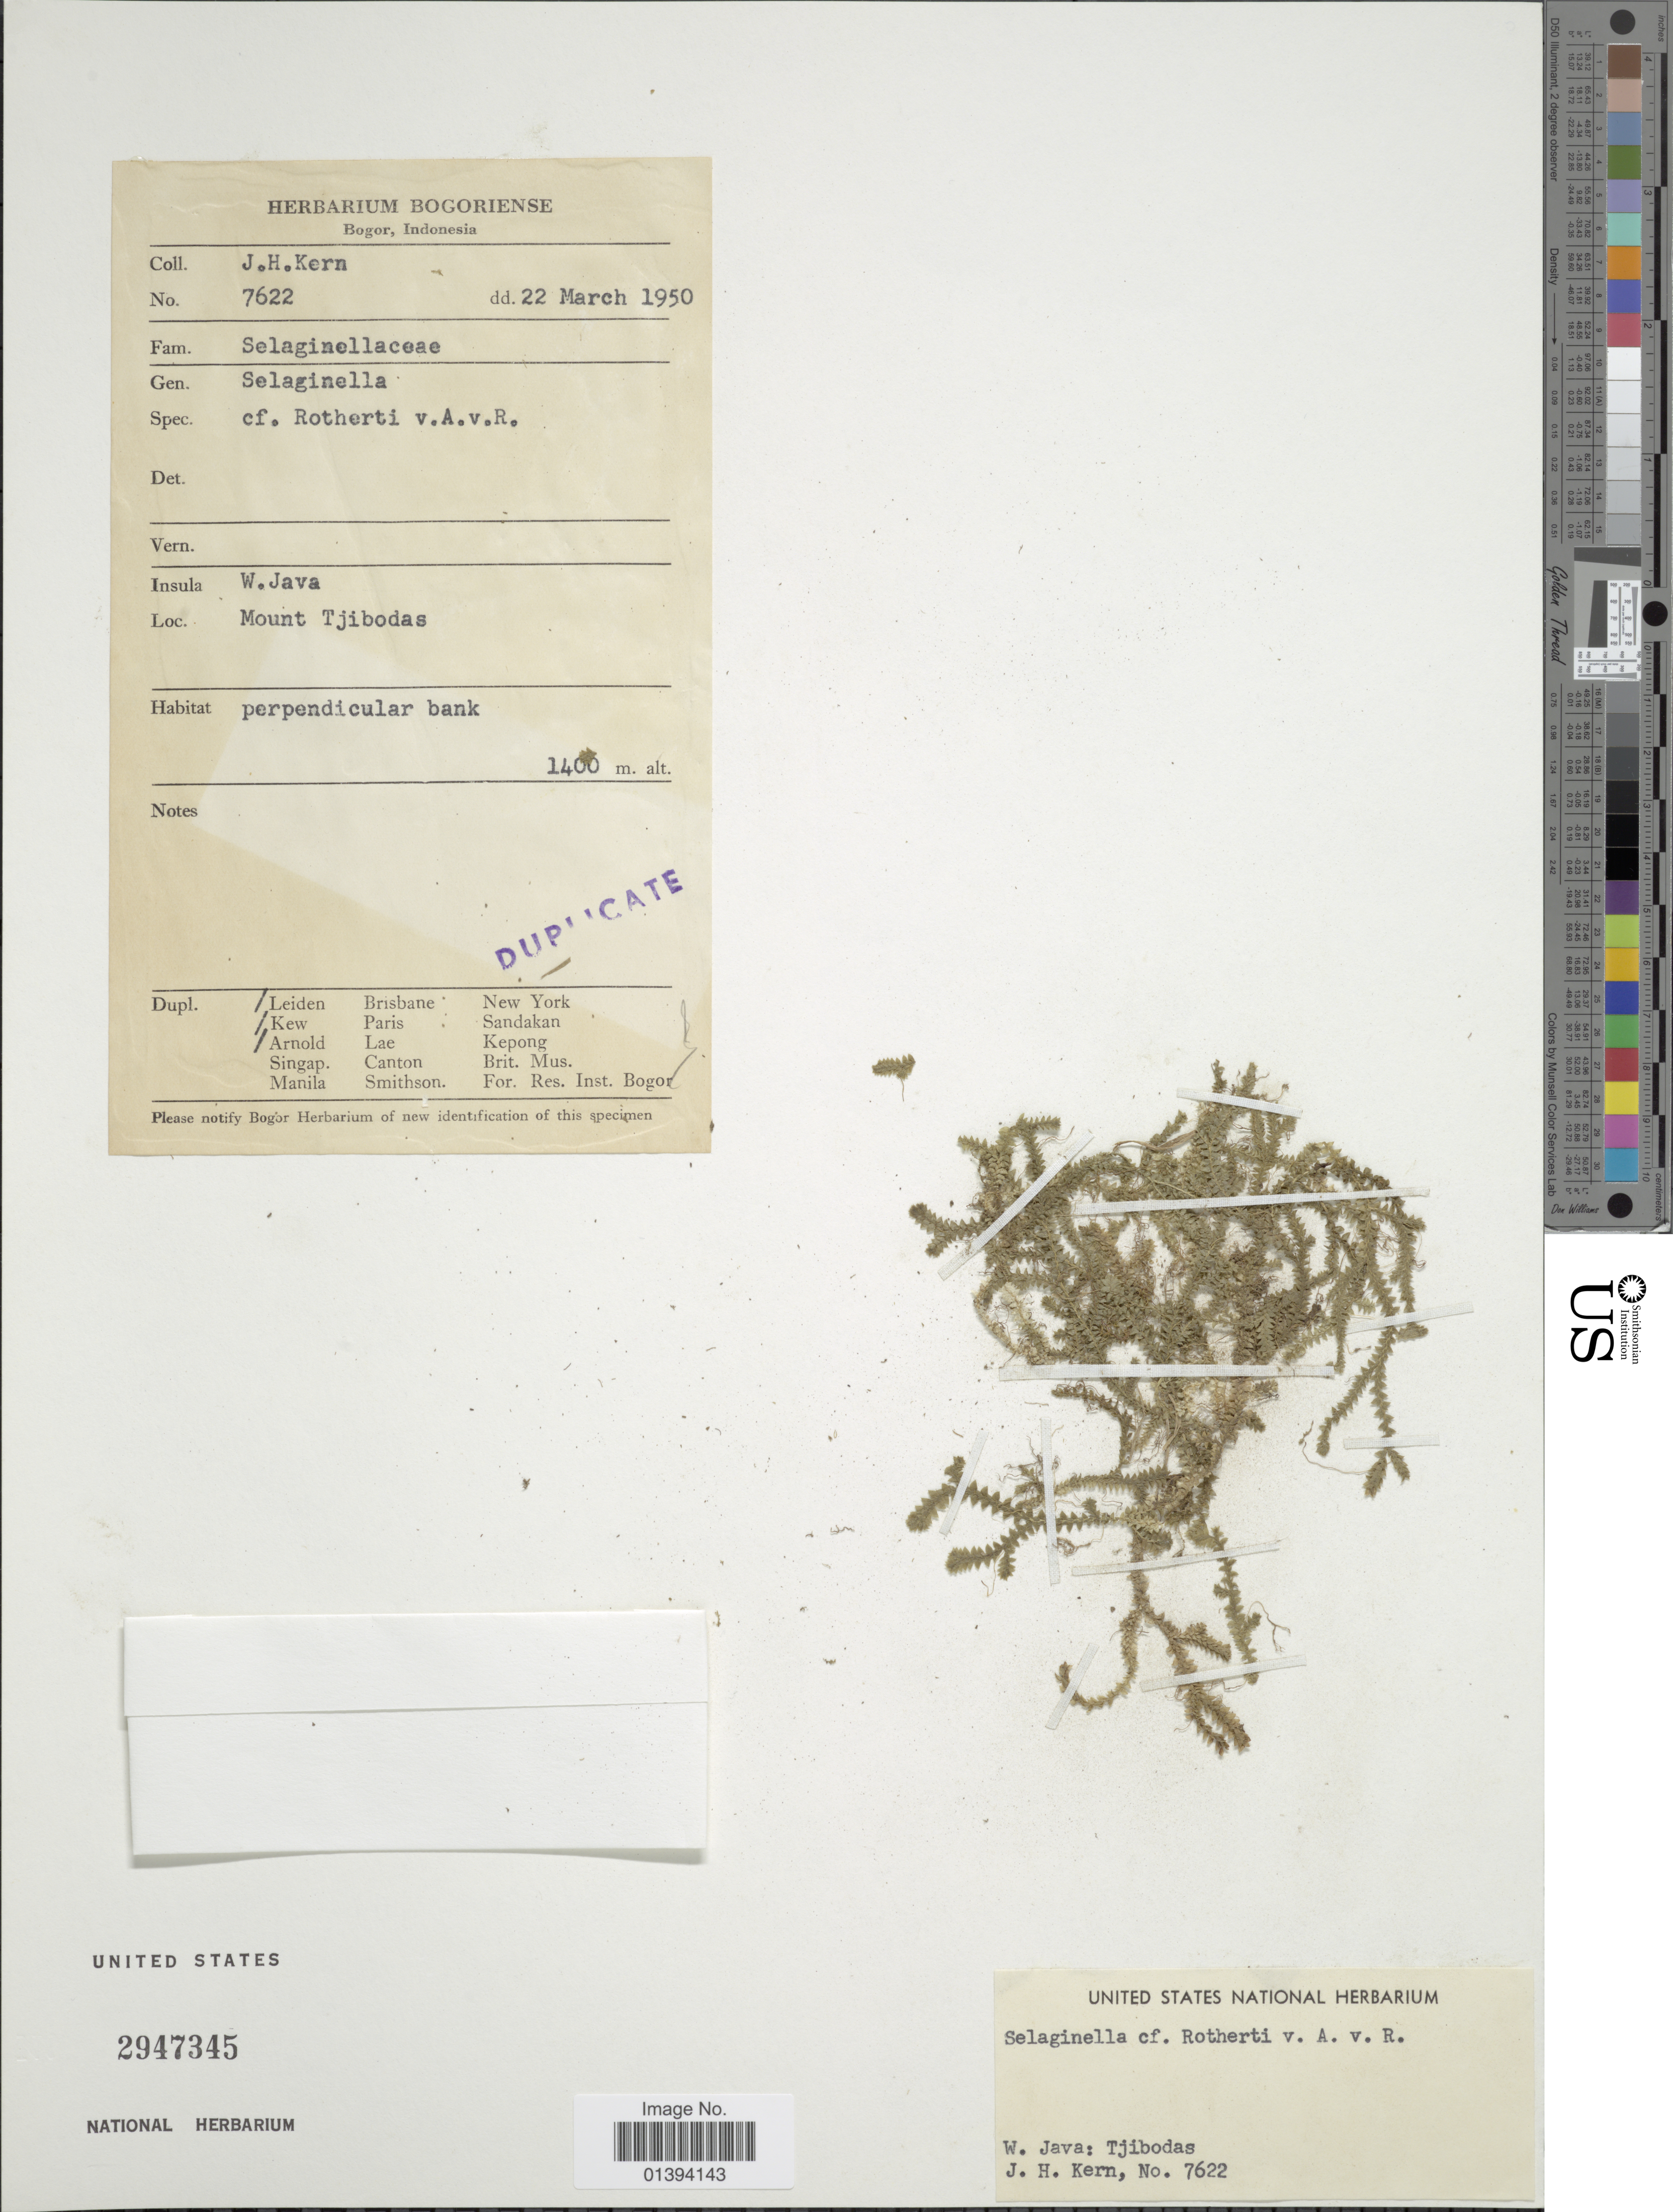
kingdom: Plantae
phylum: Tracheophyta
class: Lycopodiopsida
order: Selaginellales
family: Selaginellaceae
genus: Selaginella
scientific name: Selaginella rothertii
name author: Alderw.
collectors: J. H. Kern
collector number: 7622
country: Indonesia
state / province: Java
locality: Island W. Java: Tjibodas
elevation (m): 1400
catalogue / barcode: US 2947345